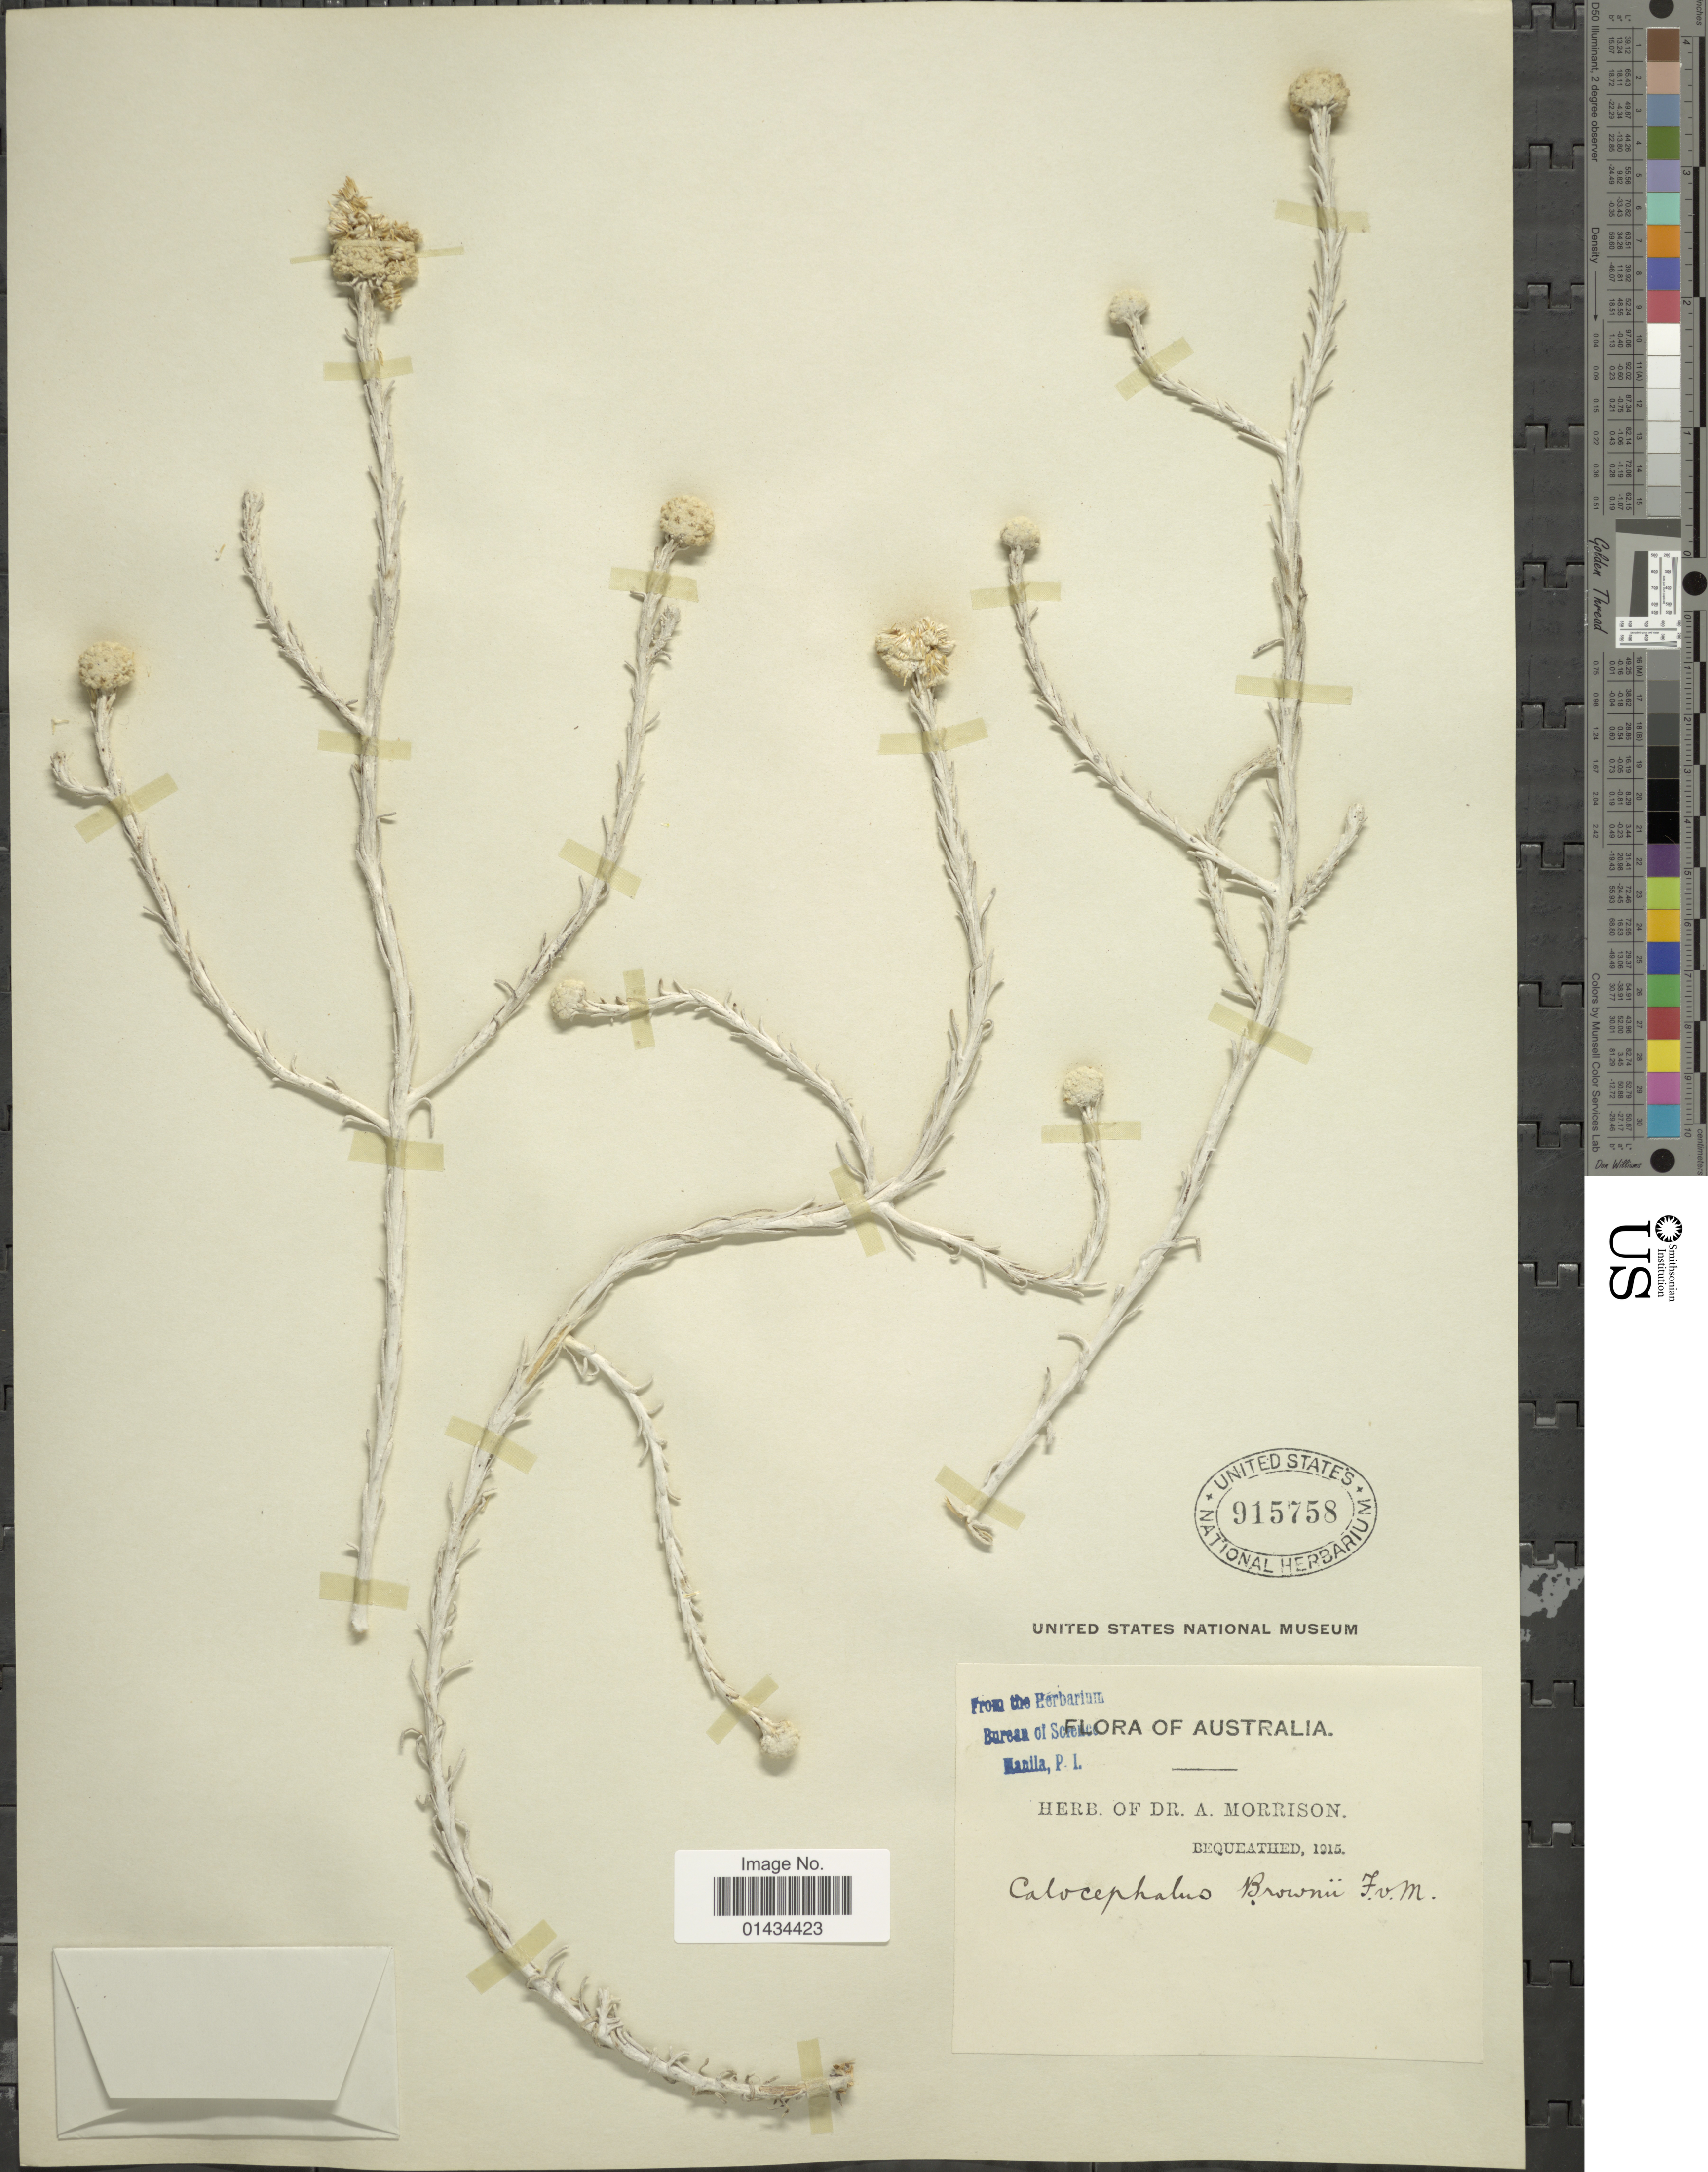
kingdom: Plantae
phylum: Tracheophyta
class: Magnoliopsida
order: Asterales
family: Asteraceae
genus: Calocephalus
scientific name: Calocephalus brownii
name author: (Cass.) F. Muell.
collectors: ex herb. Dr. A. Morrison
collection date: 1915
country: Australia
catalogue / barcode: US 915758